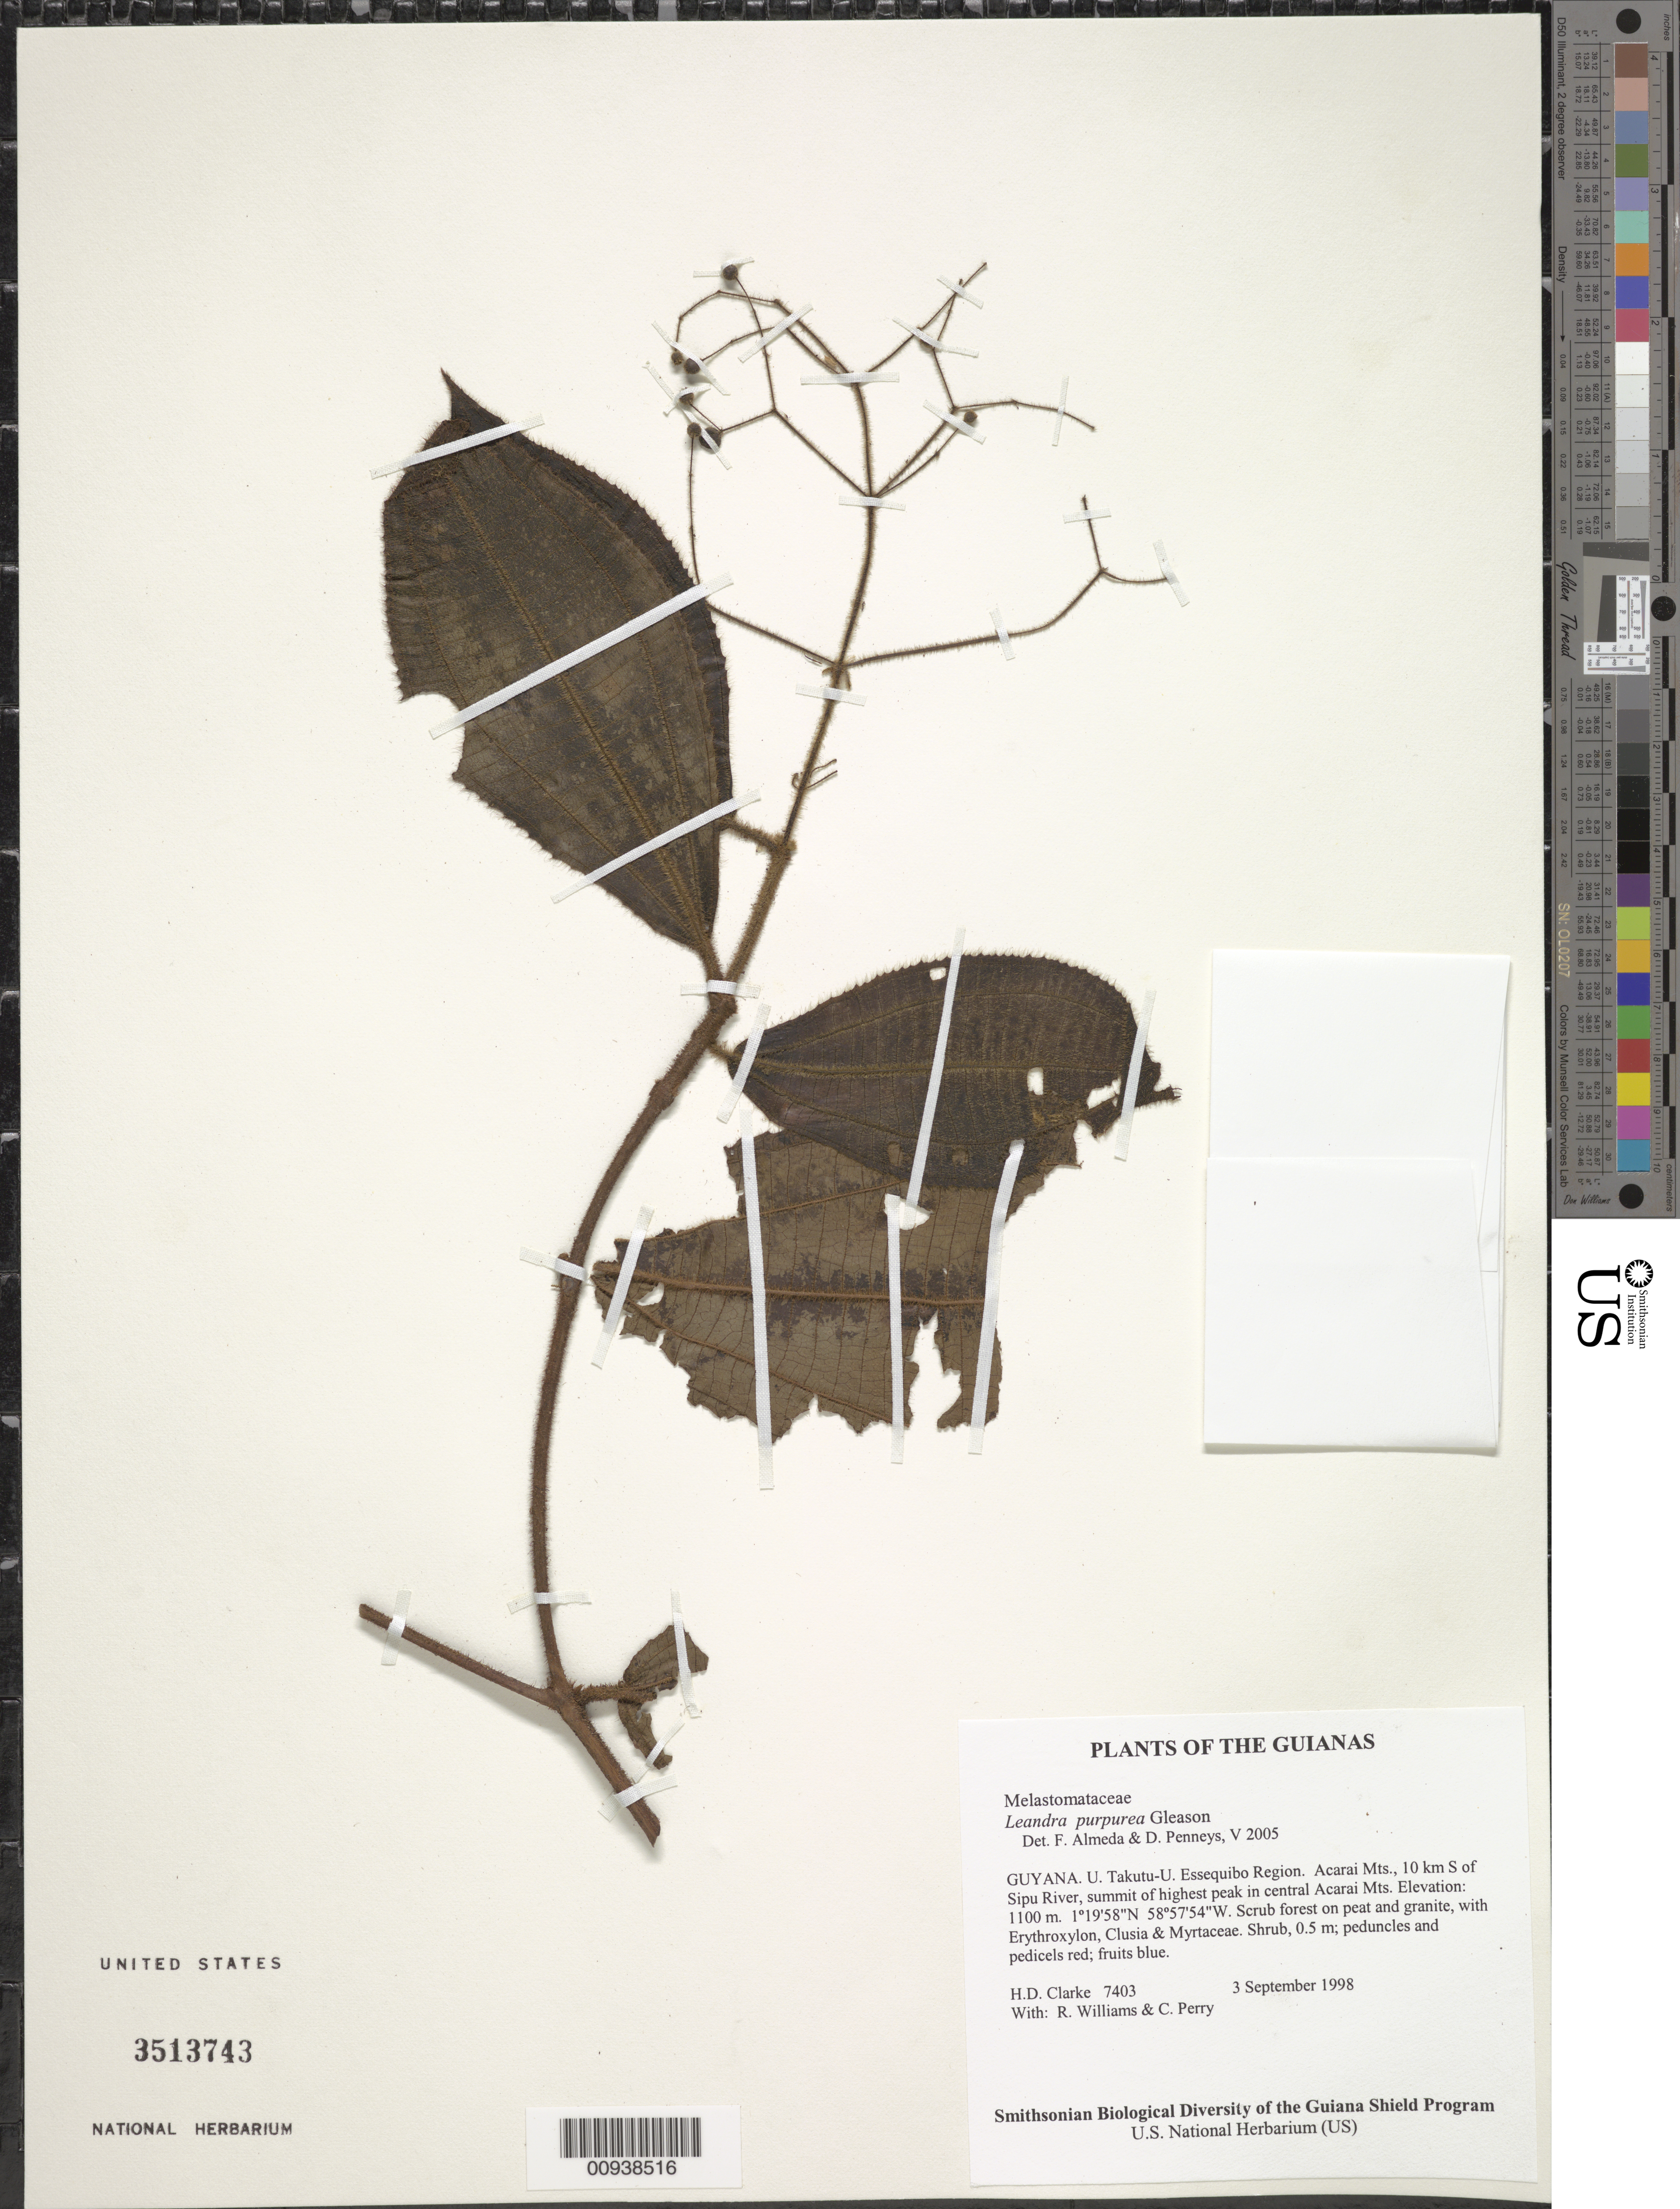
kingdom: Plantae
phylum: Tracheophyta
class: Magnoliopsida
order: Myrtales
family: Melastomataceae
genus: Leandra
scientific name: Leandra purpurea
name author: Gleason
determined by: Almeda, F.; Penneys, D. S.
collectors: H. D. Clarke, R. Williams & C. Perry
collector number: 7403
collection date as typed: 3 September 1998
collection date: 1998-09-03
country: Guyana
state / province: U. Takutu-U. Essequibo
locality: Acarai Mts., 10 km S of Sipu River, summit of highest peak in central Acarai Mts.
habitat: Scrub forest on peat and granite, with Erythroxylum, Clusia & Myrtaceae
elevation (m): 1100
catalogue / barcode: US 3513743